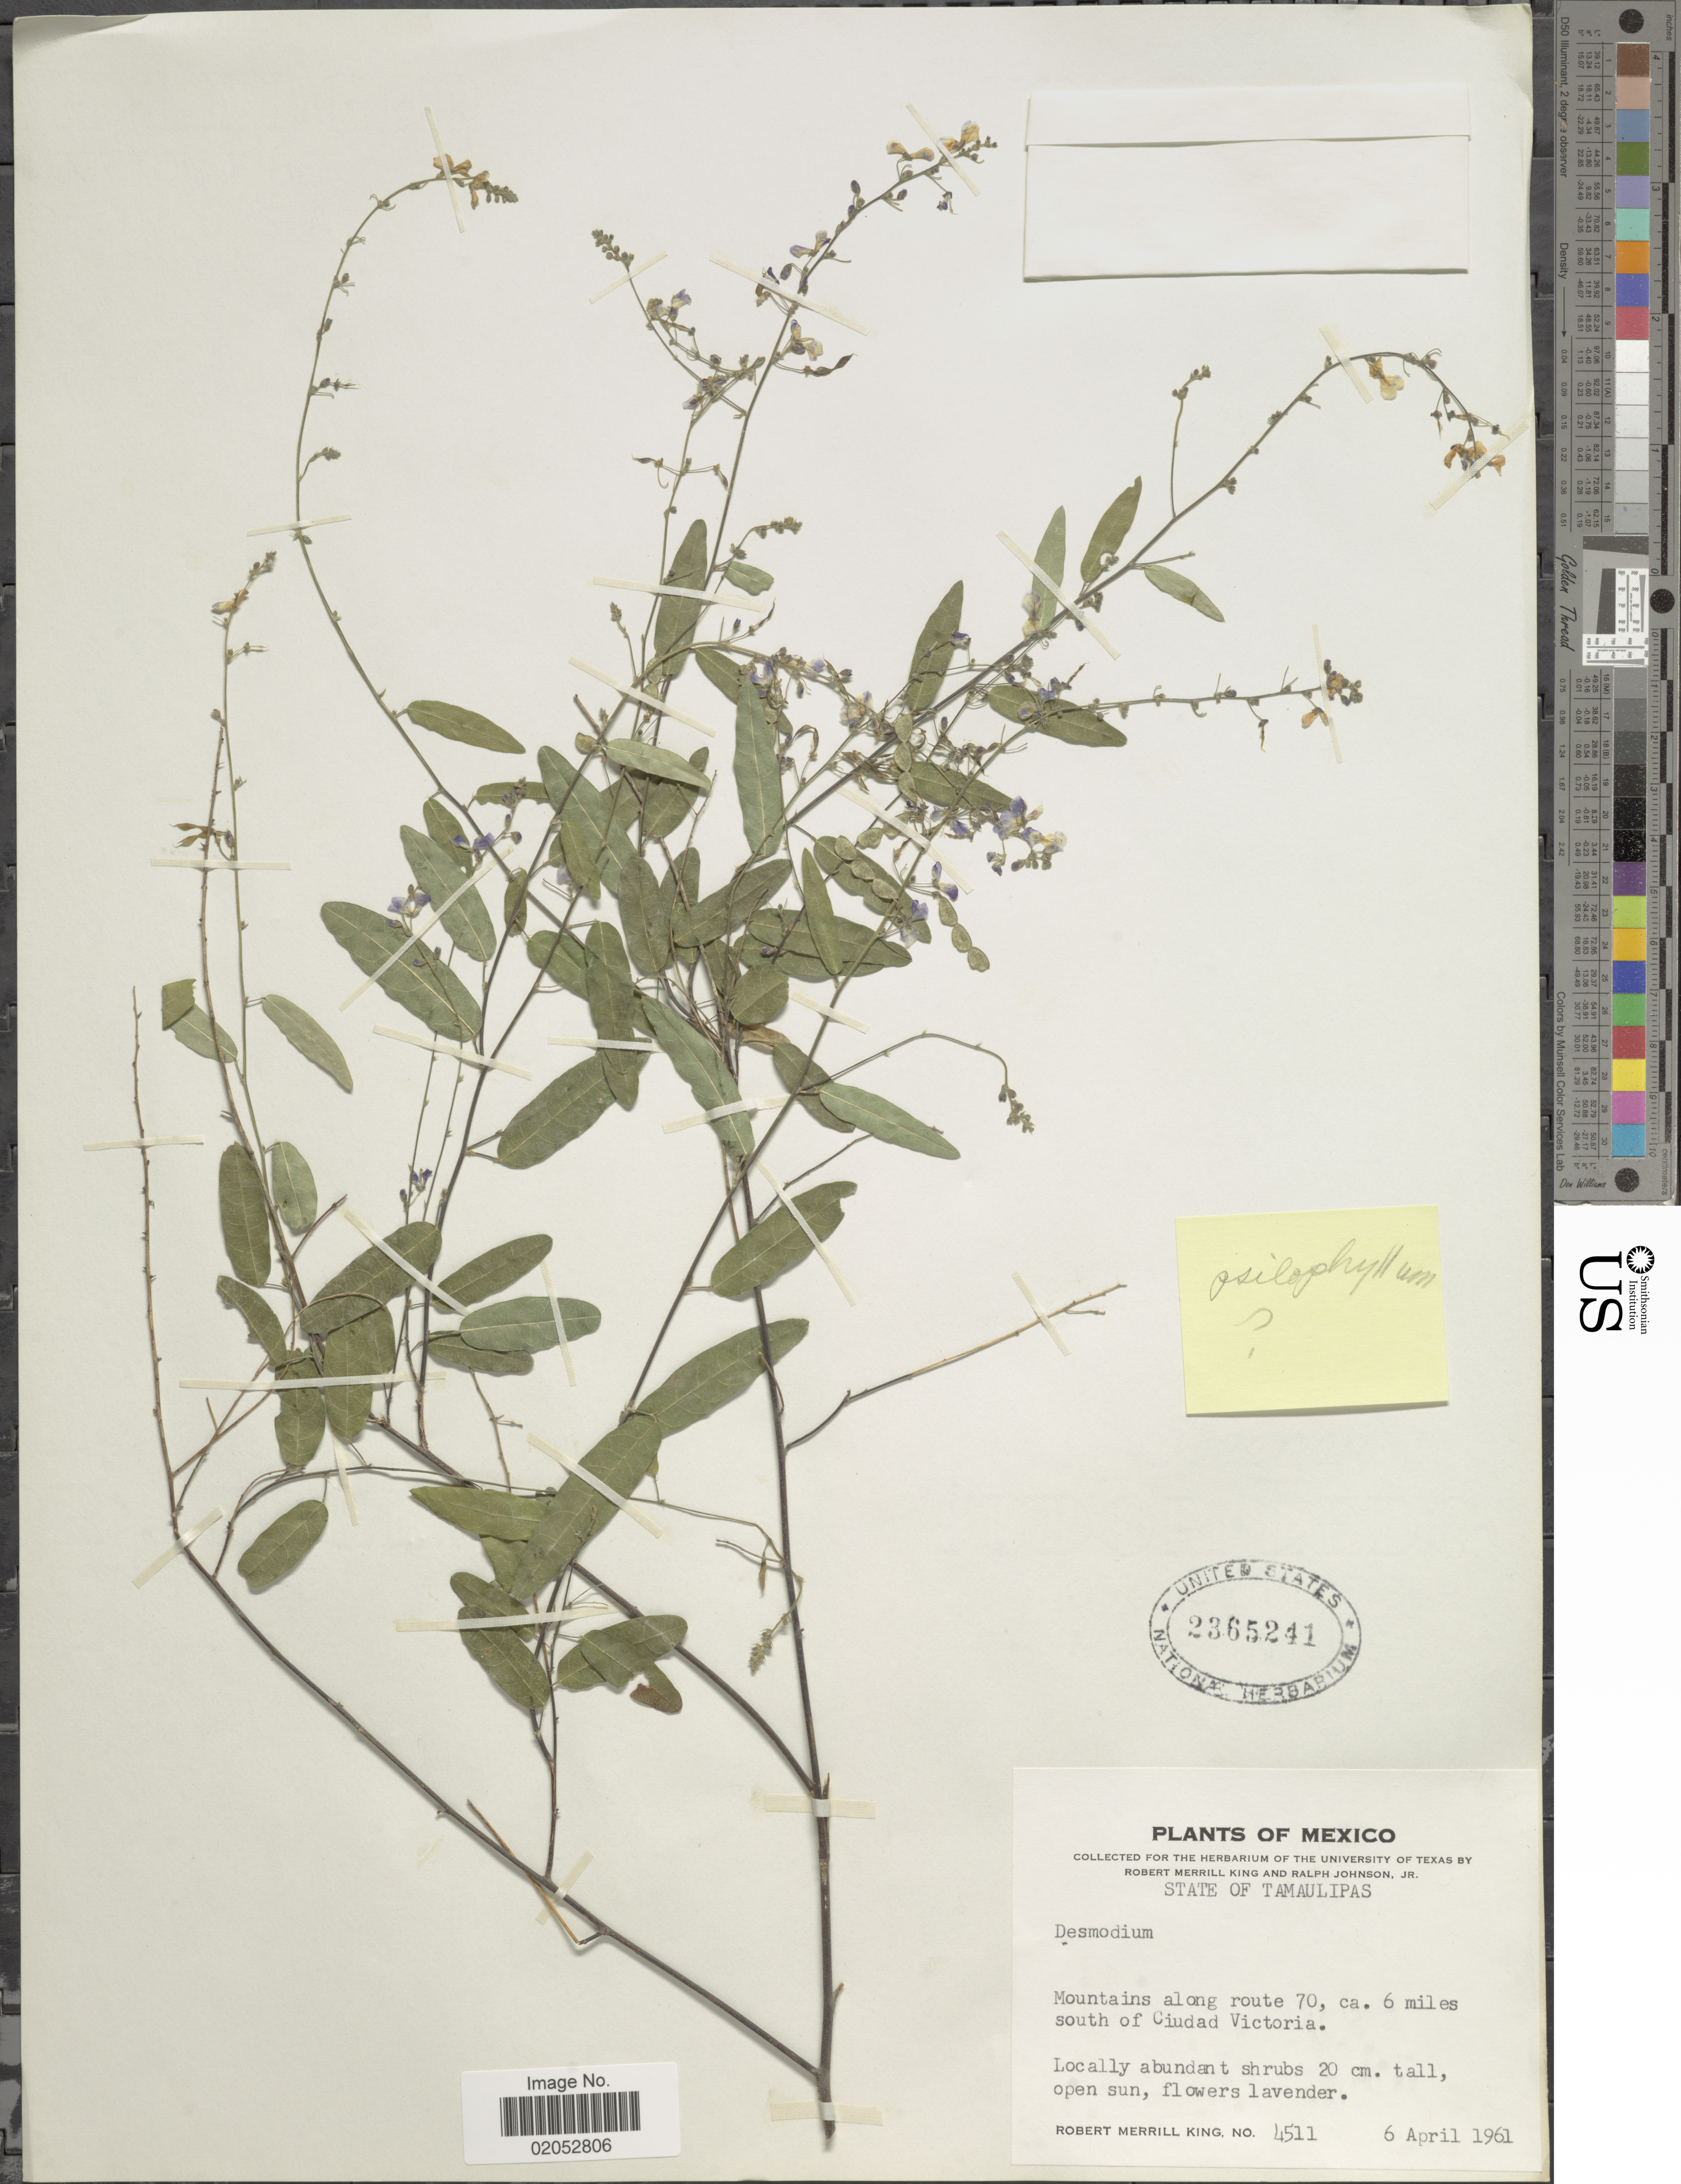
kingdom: Plantae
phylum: Tracheophyta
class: Magnoliopsida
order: Fabales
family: Fabaceae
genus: Desmodium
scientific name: Desmodium psilophyllum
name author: Schltdl.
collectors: R. M. King & R. Johnson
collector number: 4511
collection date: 1961-04-06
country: Mexico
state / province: Tamaulipas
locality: Mountains along route 70, ca. 6 miles south of Cuidad Victoria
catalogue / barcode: US 2365241